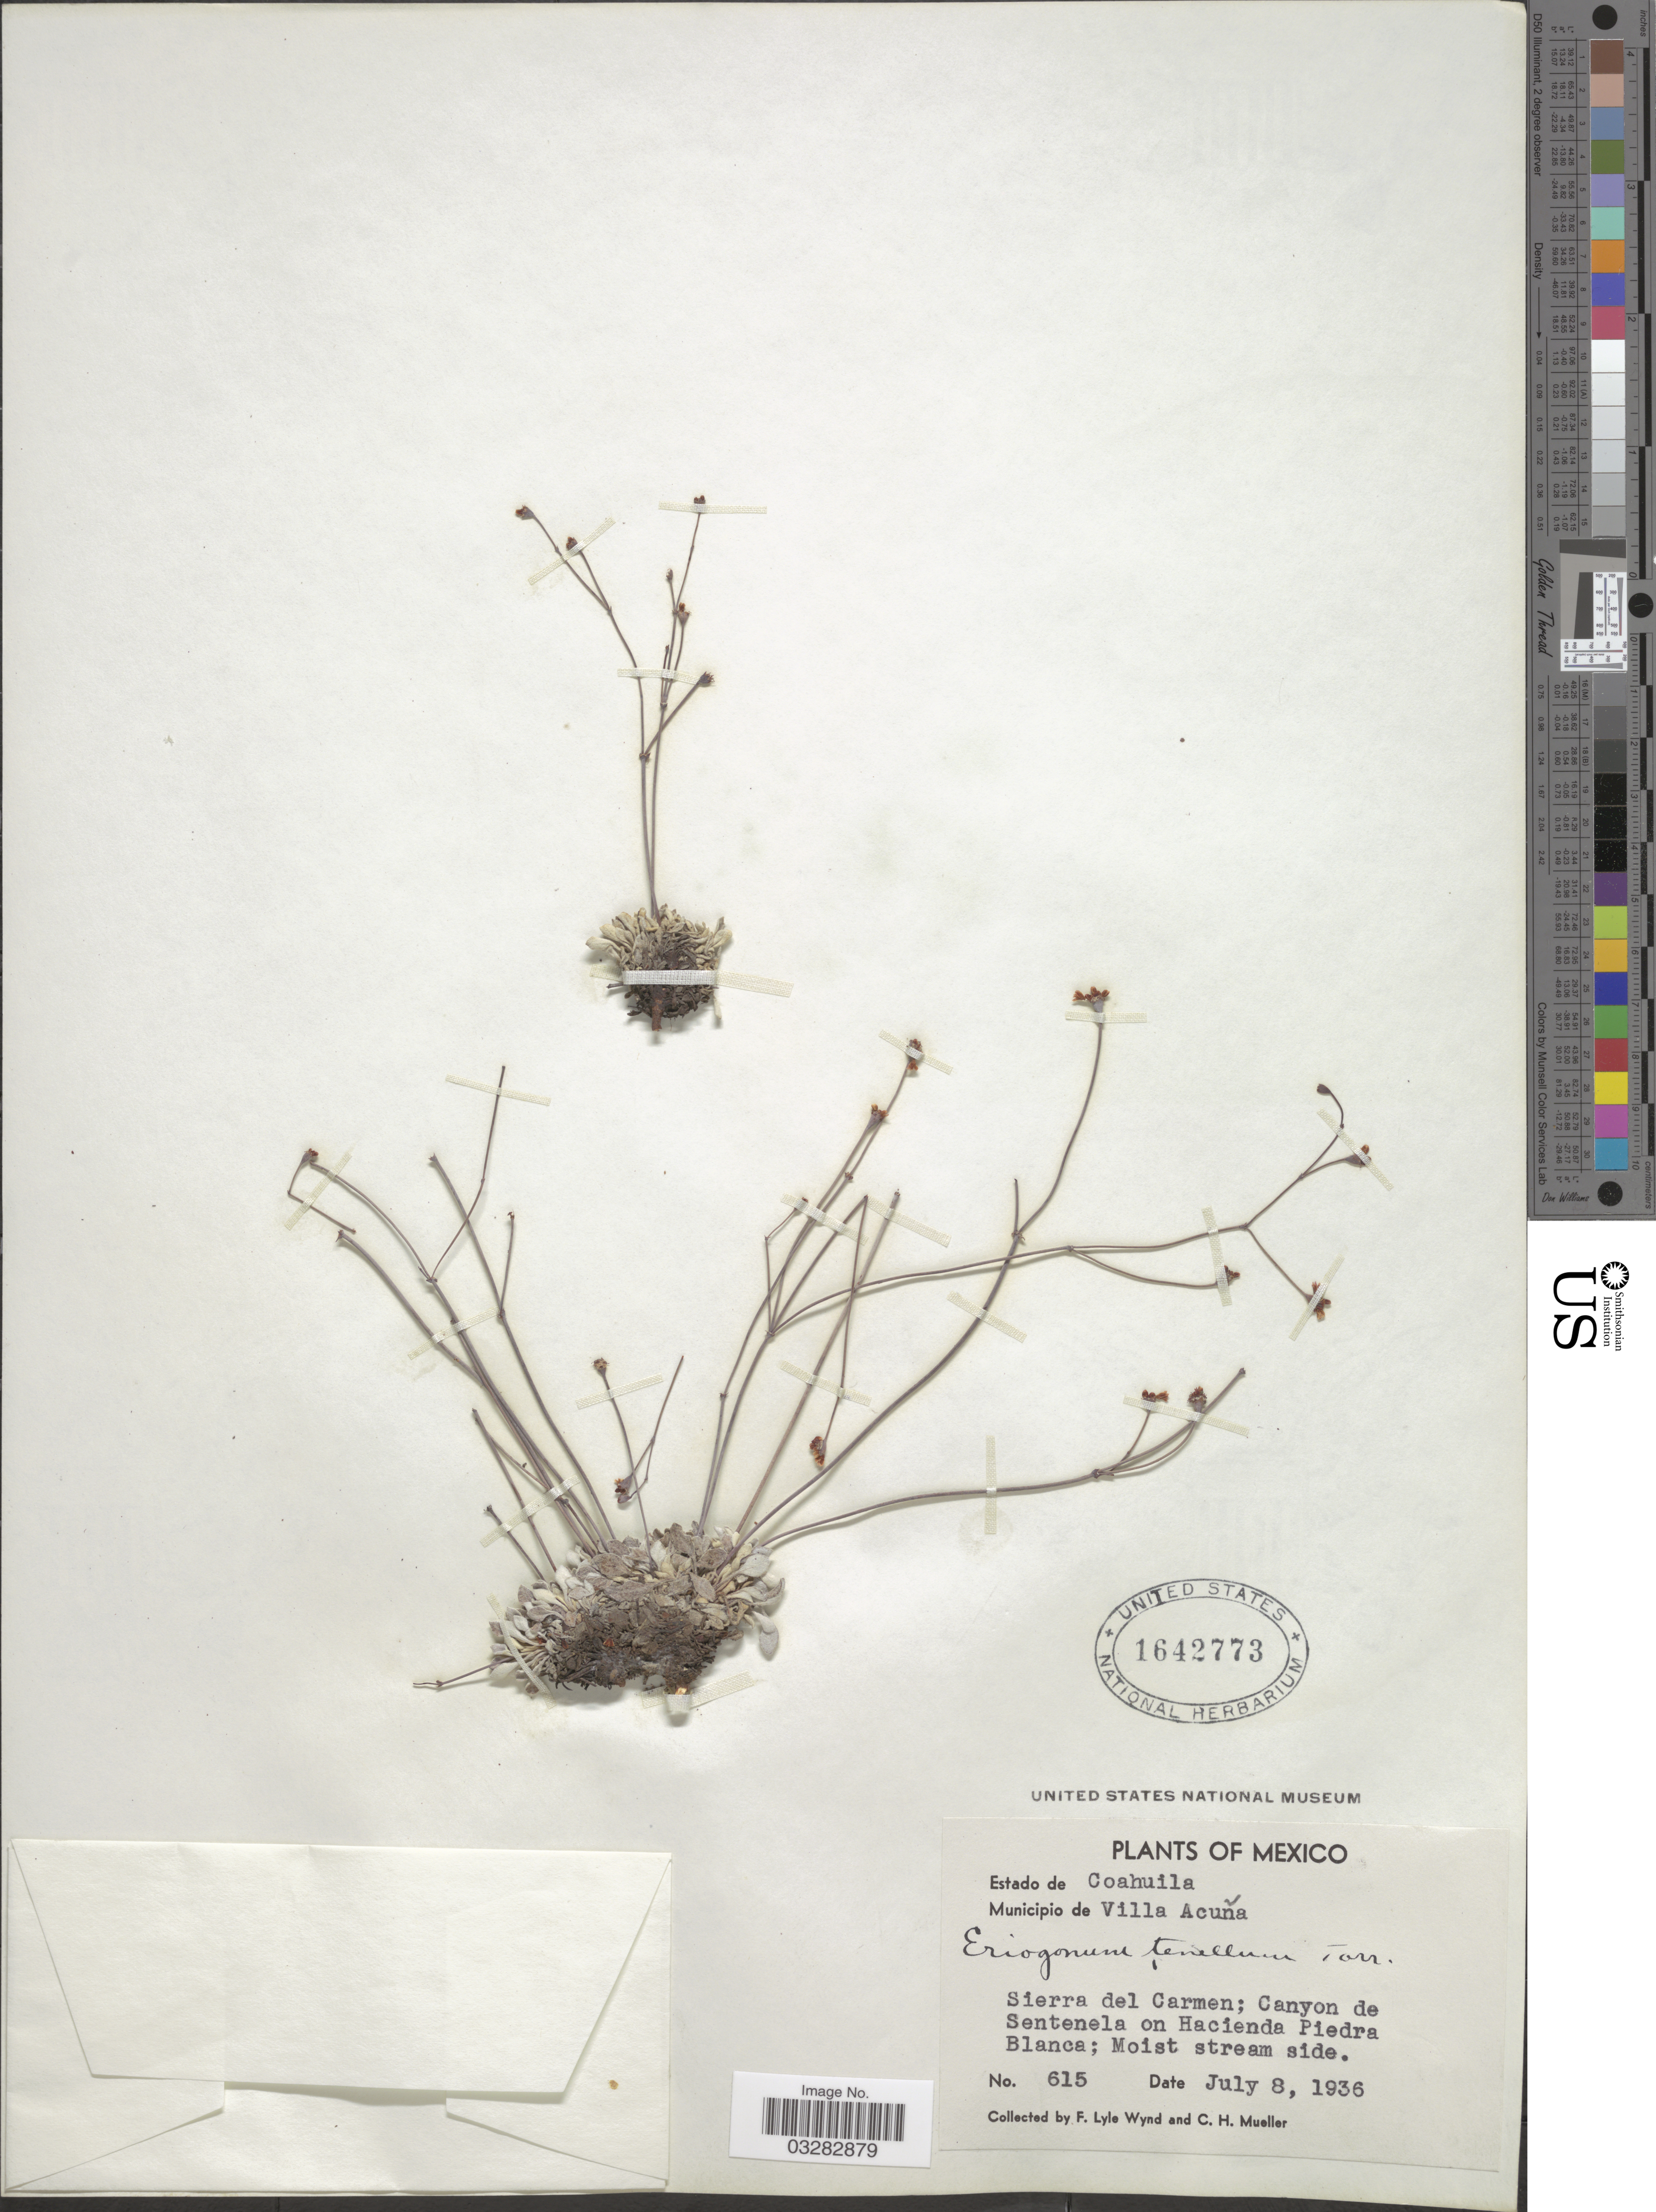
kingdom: Plantae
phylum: Tracheophyta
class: Magnoliopsida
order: Caryophyllales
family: Polygonaceae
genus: Eriogonum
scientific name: Eriogonum tenellum var. tenellum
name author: Torr.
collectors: F. L. Wynd & C. H. Mueller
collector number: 615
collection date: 1936-07-08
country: Mexico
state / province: Coahuila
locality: Municipio de Villa Acuña. Sierra del Carmen; Canyon de Sentenela on Hacienda Piedra Blanca.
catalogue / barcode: US 1642773